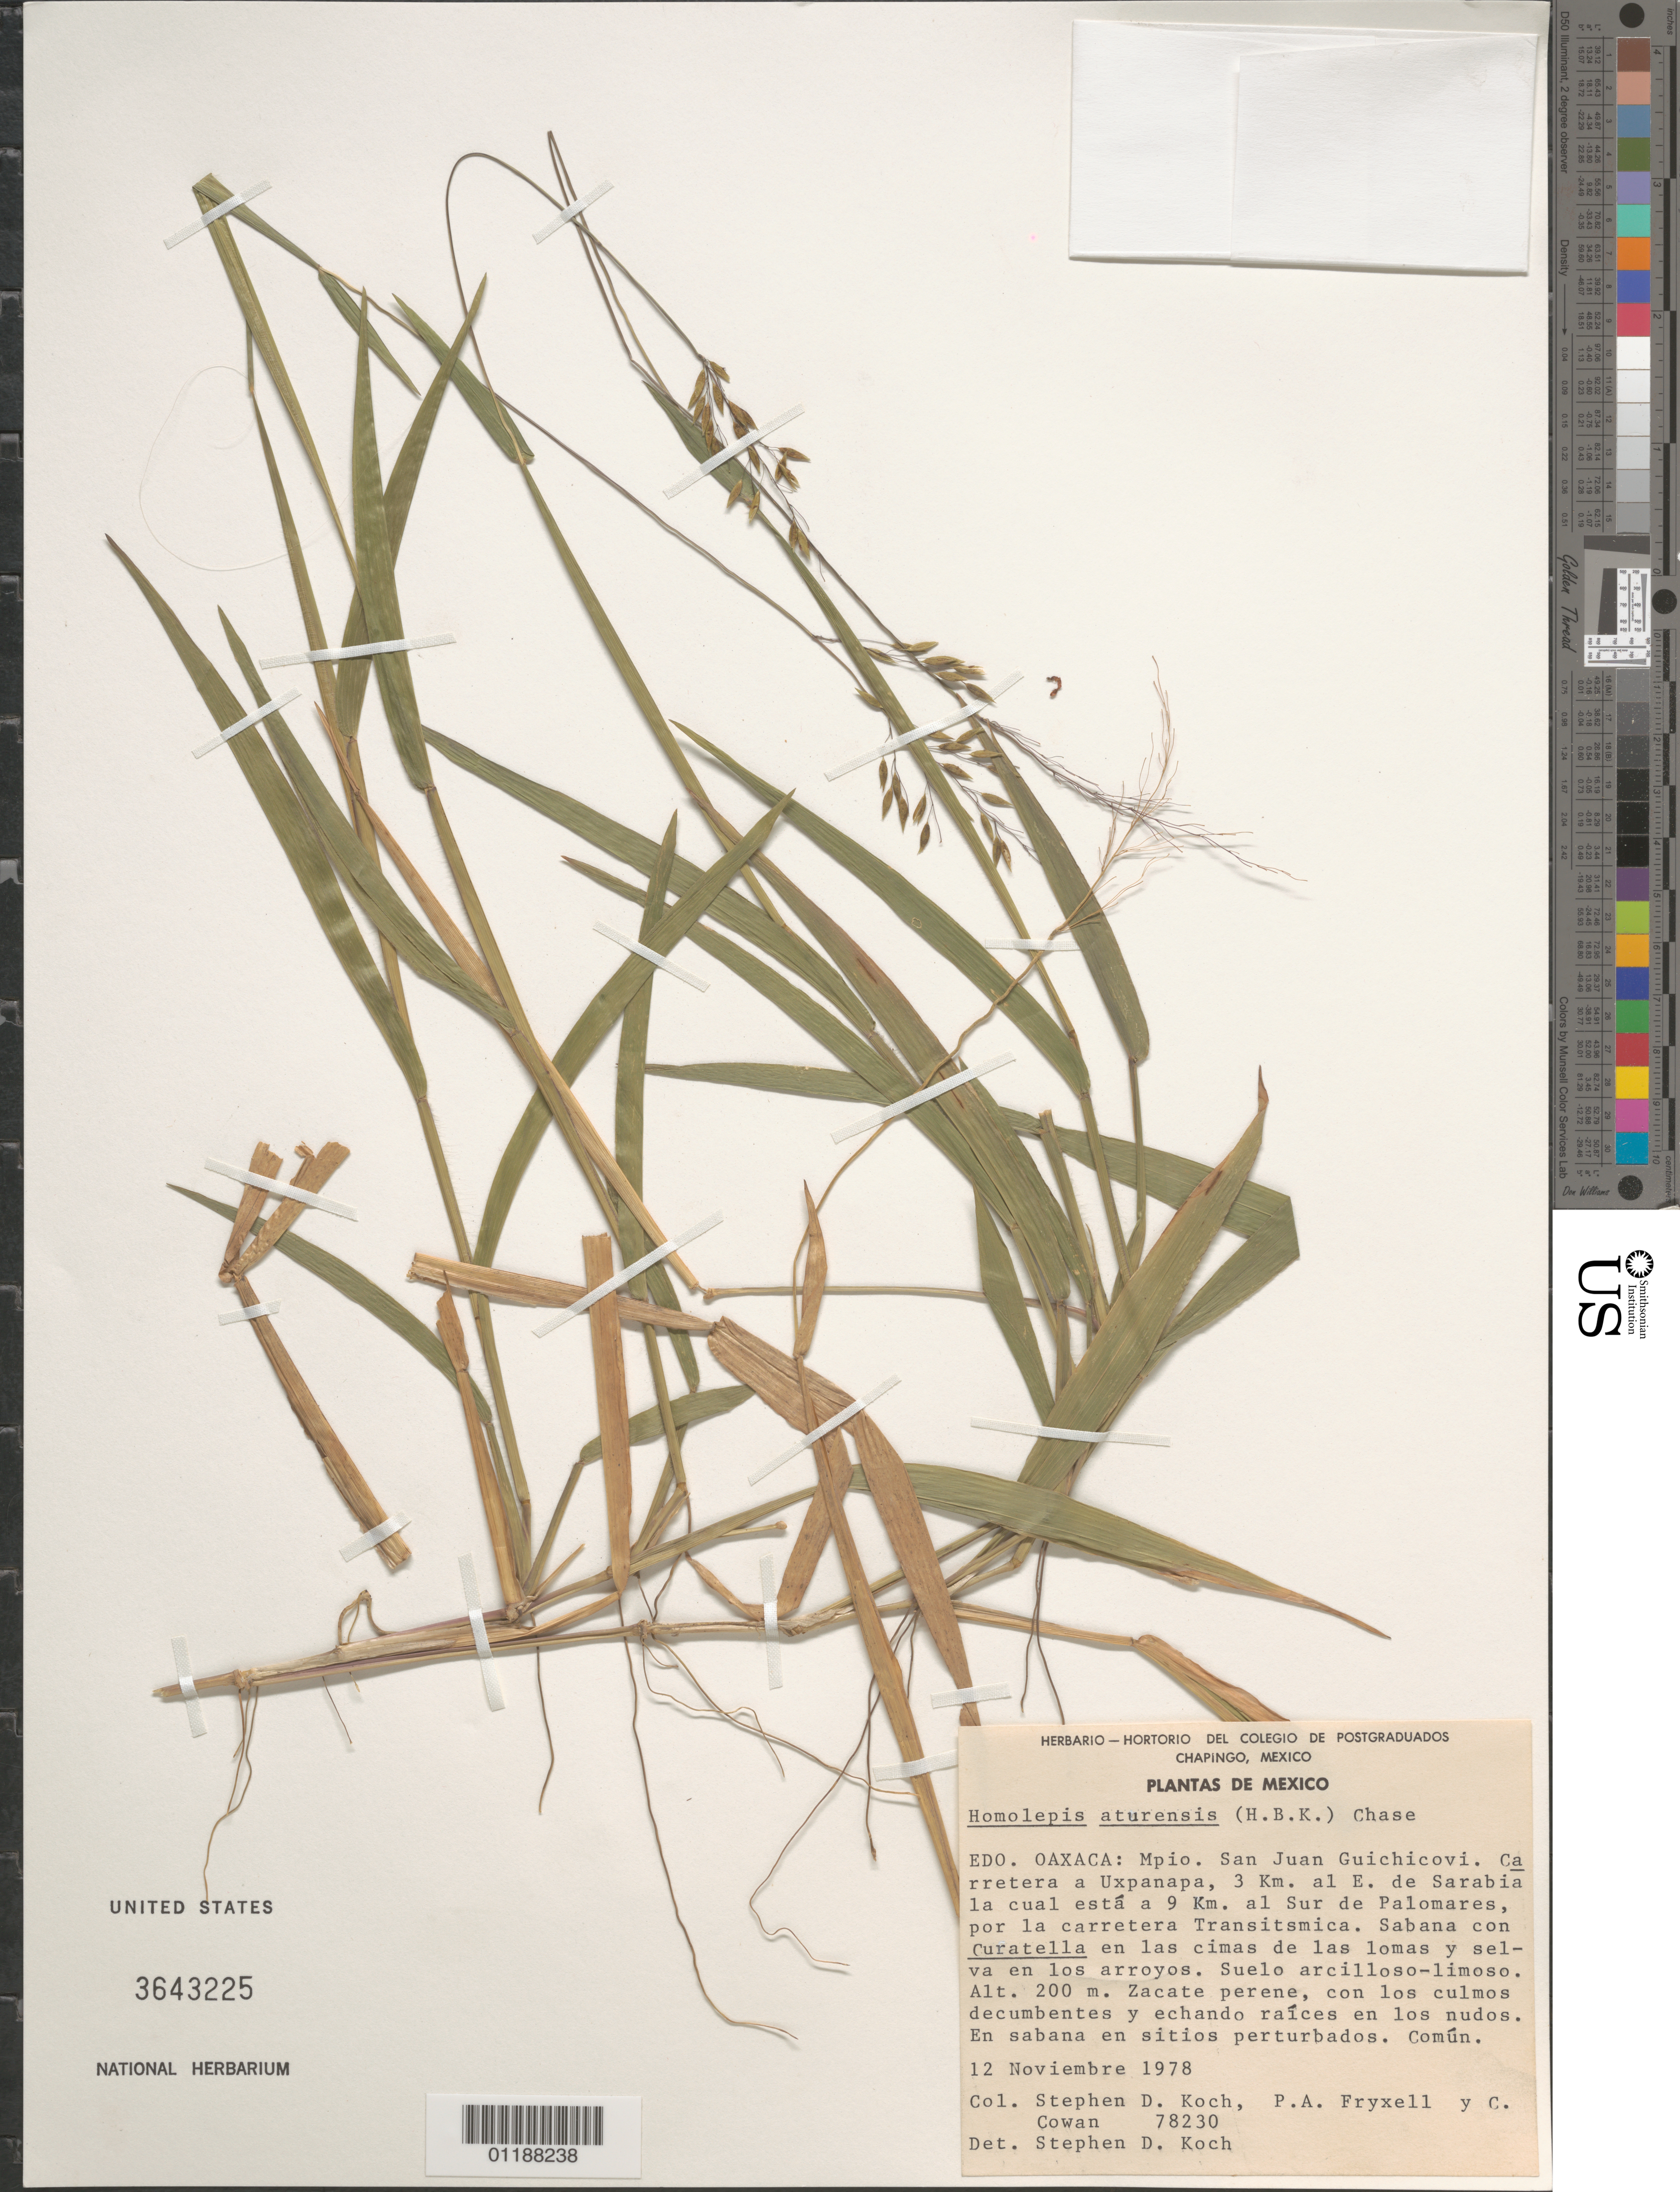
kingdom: Plantae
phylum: Tracheophyta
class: Liliopsida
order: Poales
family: Poaceae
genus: Homolepis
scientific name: Homolepis aturensis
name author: (Kunth) Chase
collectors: S. D. Koch, P. A. Fryxell & C. Cowan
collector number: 78230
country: Mexico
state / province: Oaxaca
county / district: San Juan Guichicovi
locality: Carretera a Uxpanapa, E of Sarabia la Cual, Sur de Palomares.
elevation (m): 200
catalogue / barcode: US 3643225